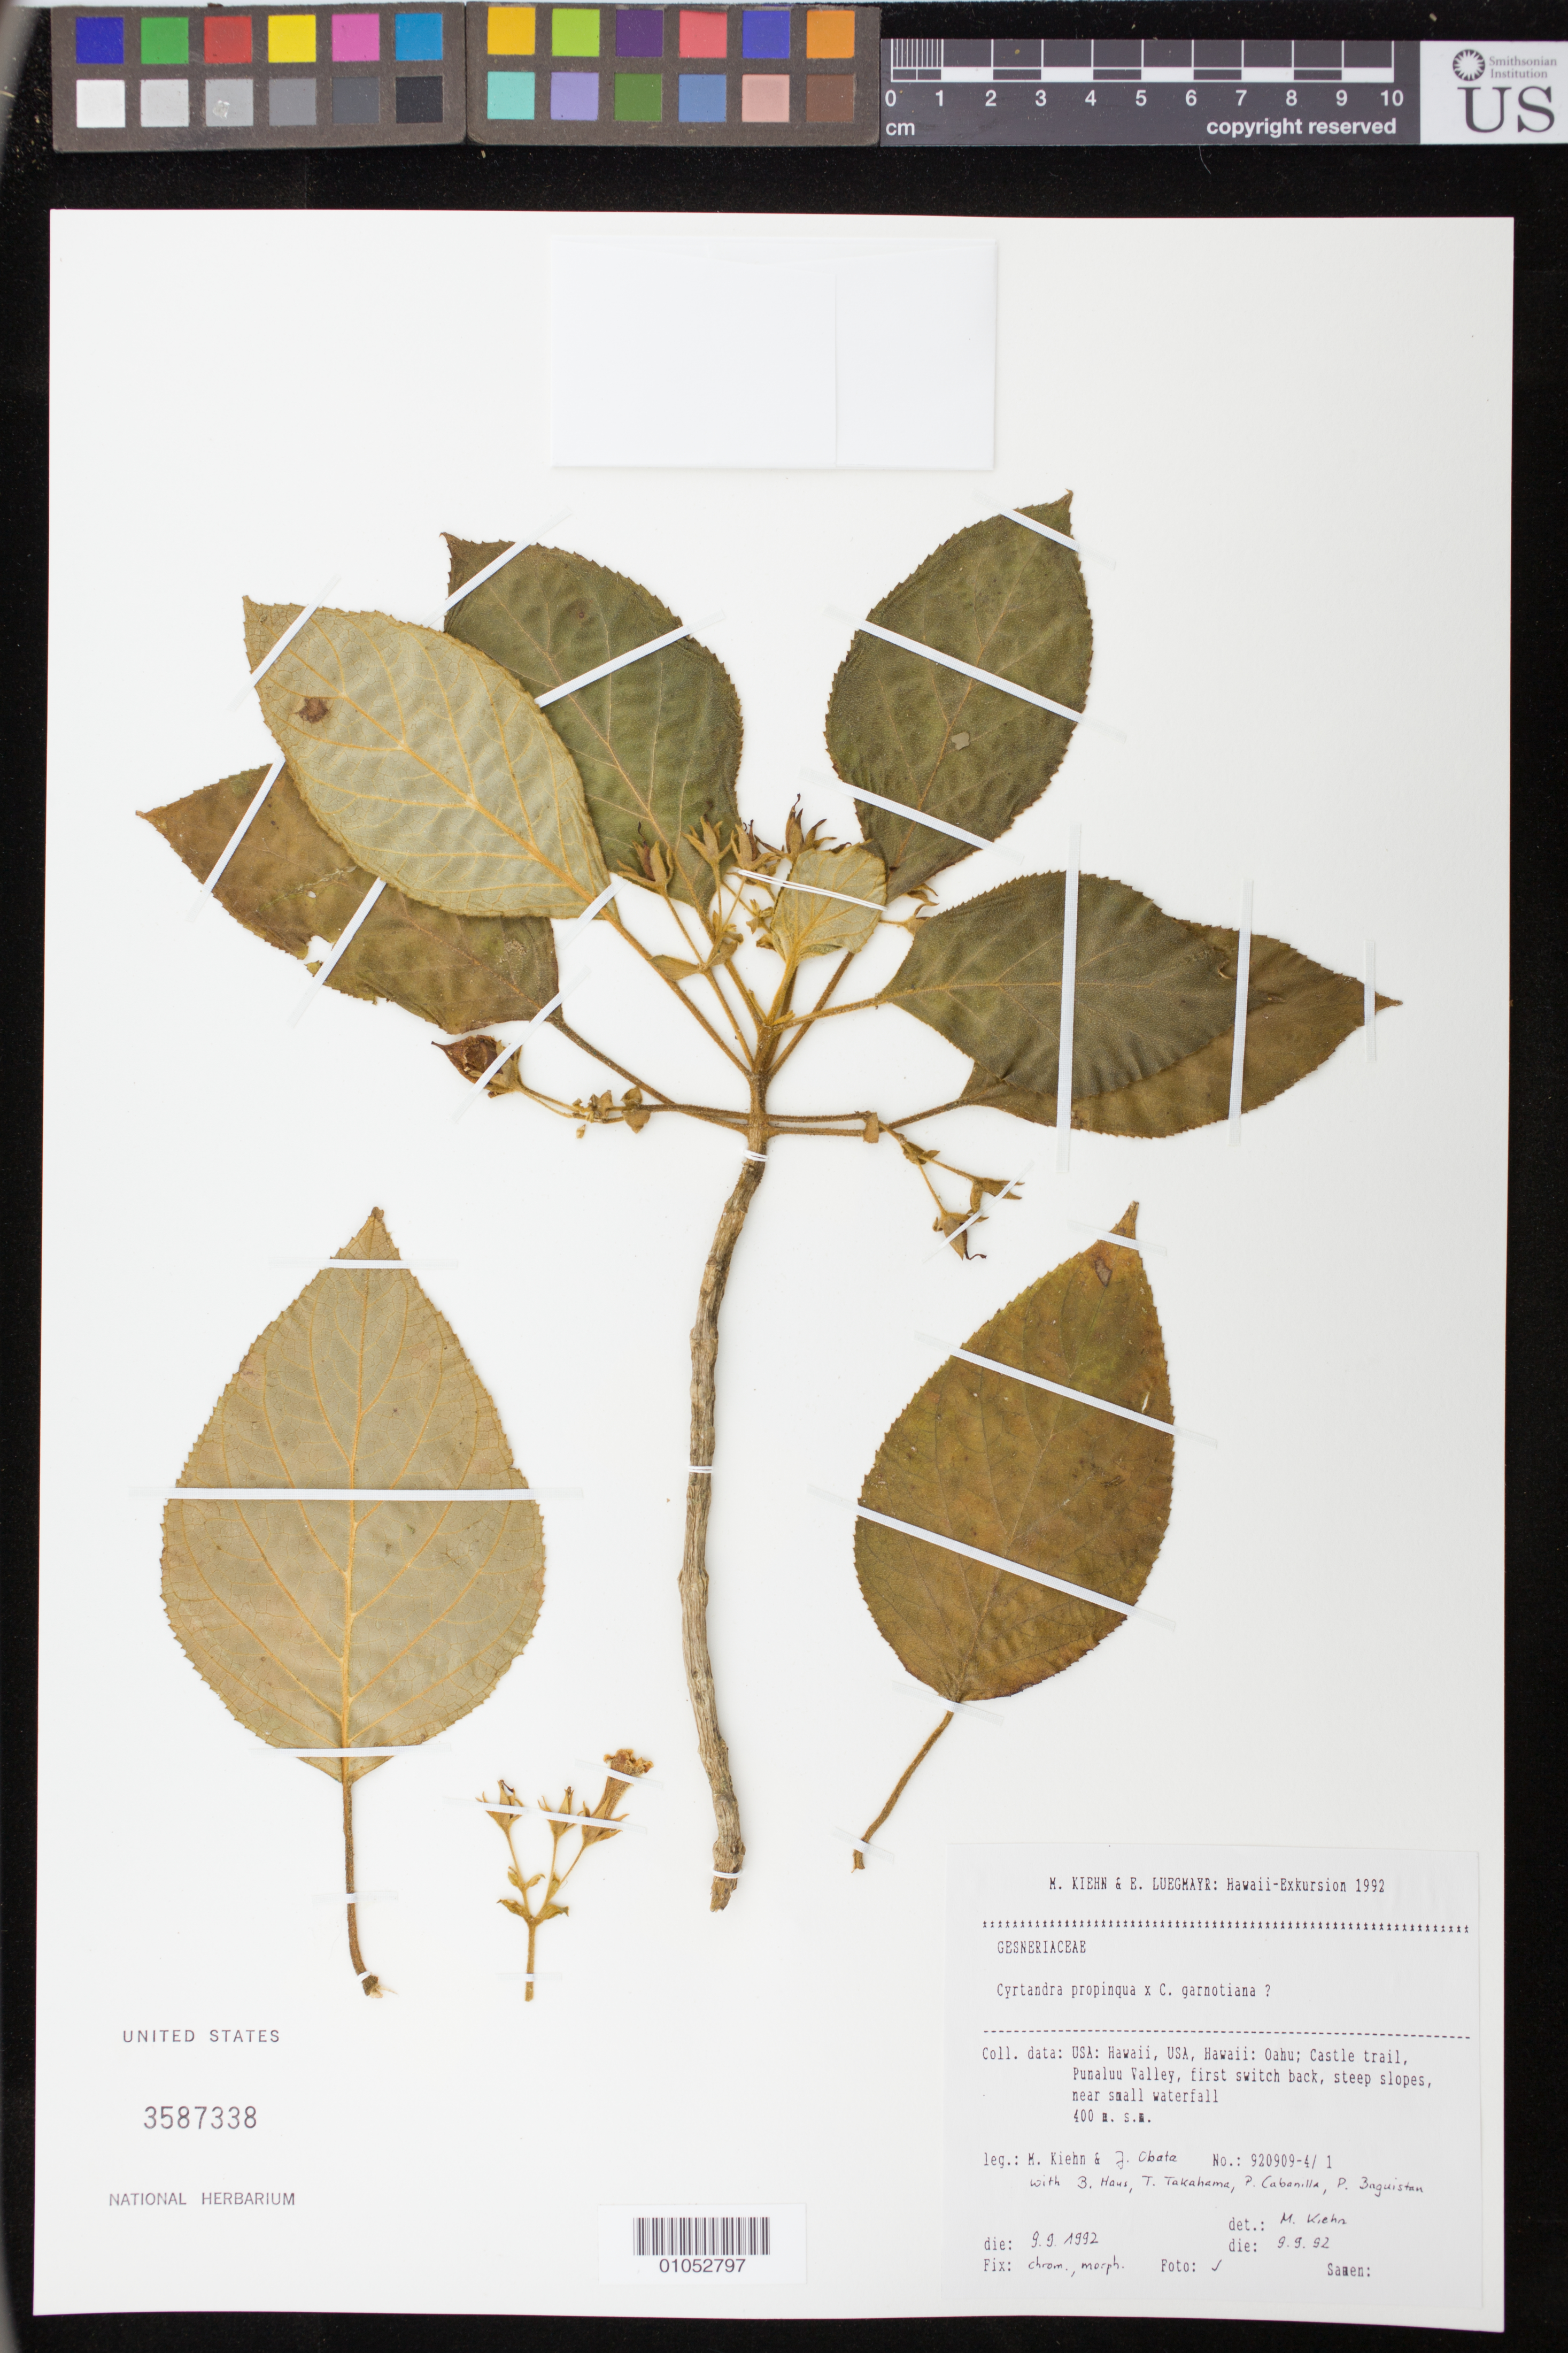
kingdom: Plantae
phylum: Tracheophyta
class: Magnoliopsida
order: Lamiales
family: Gesneriaceae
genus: Cyrtandra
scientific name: Cyrtandra garnotiana x C. propinqua C.N. Forbes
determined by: Kiehn, M.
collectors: M. Kiehn, J. Obata, B. Haus, T. Takahama, P. Cabanilla & P. Baguistan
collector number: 920909-4/1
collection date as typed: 9 Sep 1992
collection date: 1992-09-09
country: United States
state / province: Hawaii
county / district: Honolulu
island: Oahu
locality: Castle trail, Punaluu Valley, first switch back.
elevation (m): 400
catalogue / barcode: US 3587338